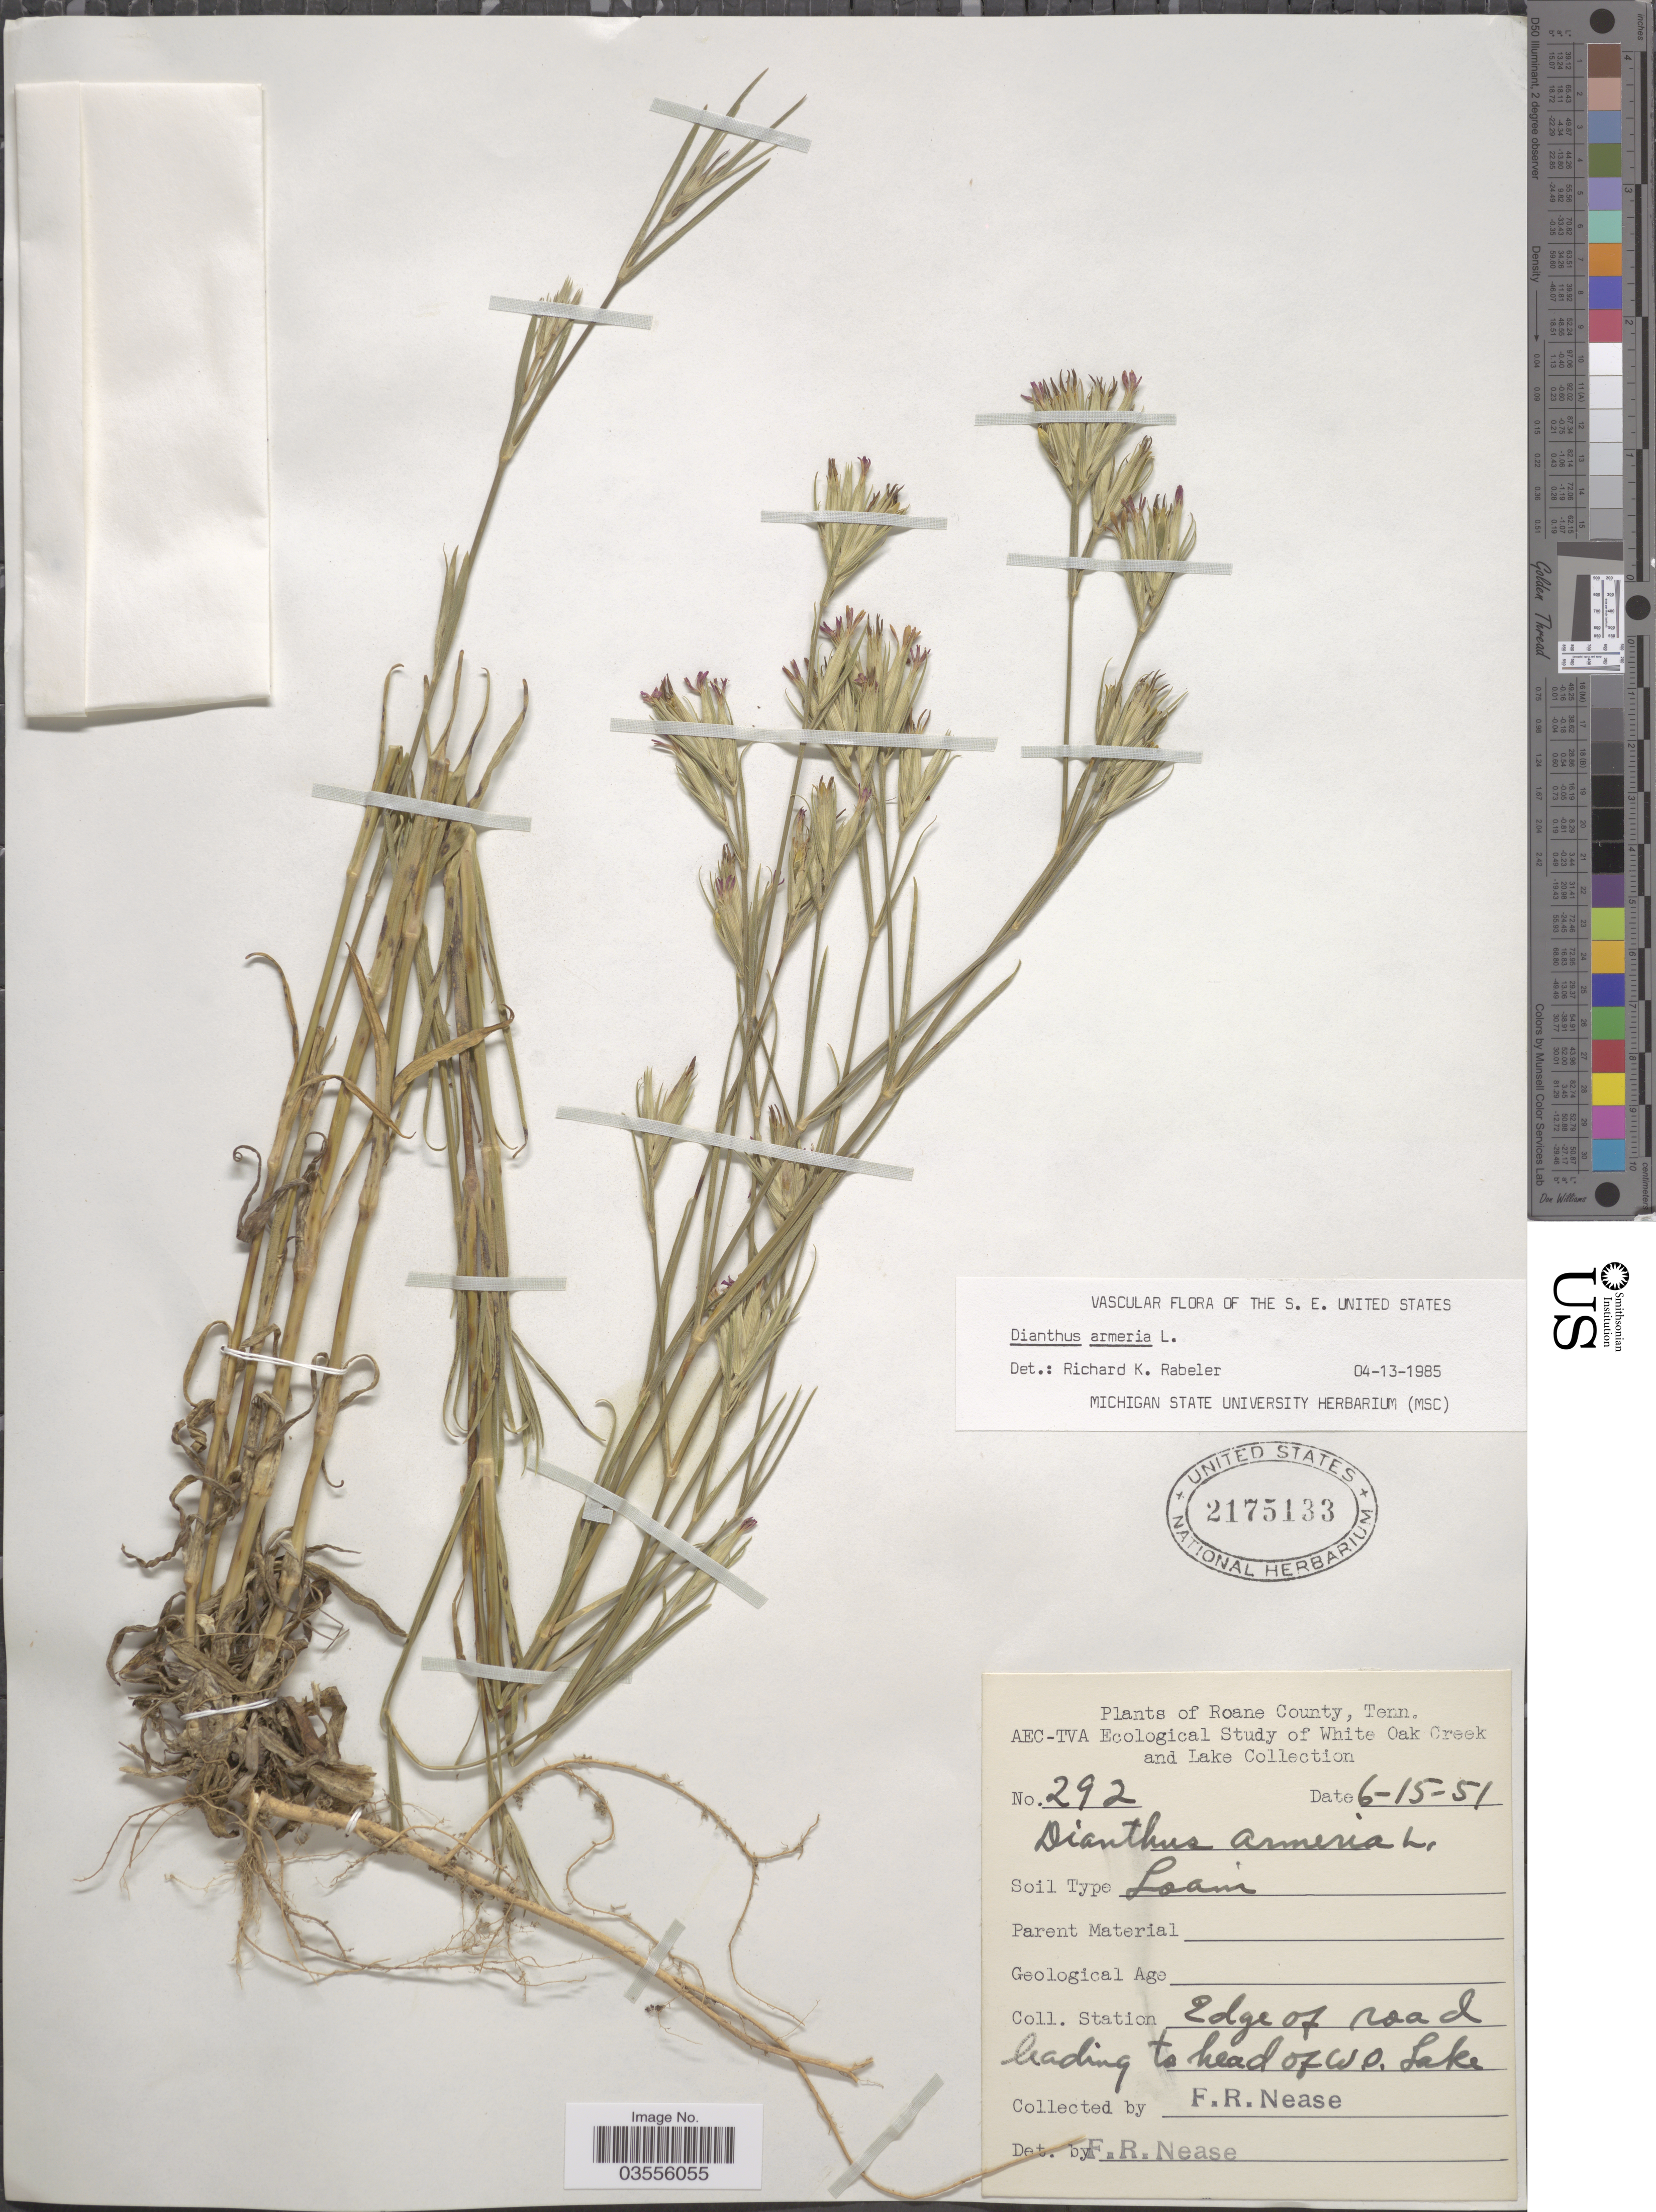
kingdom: Plantae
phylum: Tracheophyta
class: Magnoliopsida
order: Caryophyllales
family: Caryophyllaceae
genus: Dianthus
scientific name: Dianthus armeria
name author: L.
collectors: F. Nease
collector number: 292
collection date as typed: Transcribed d/m/y: 15/6/51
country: United States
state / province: Tennessee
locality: Roane County. White Oak Creek and Lake. Edge of road leading to head of W. O. Lake.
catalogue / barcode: US 2175133